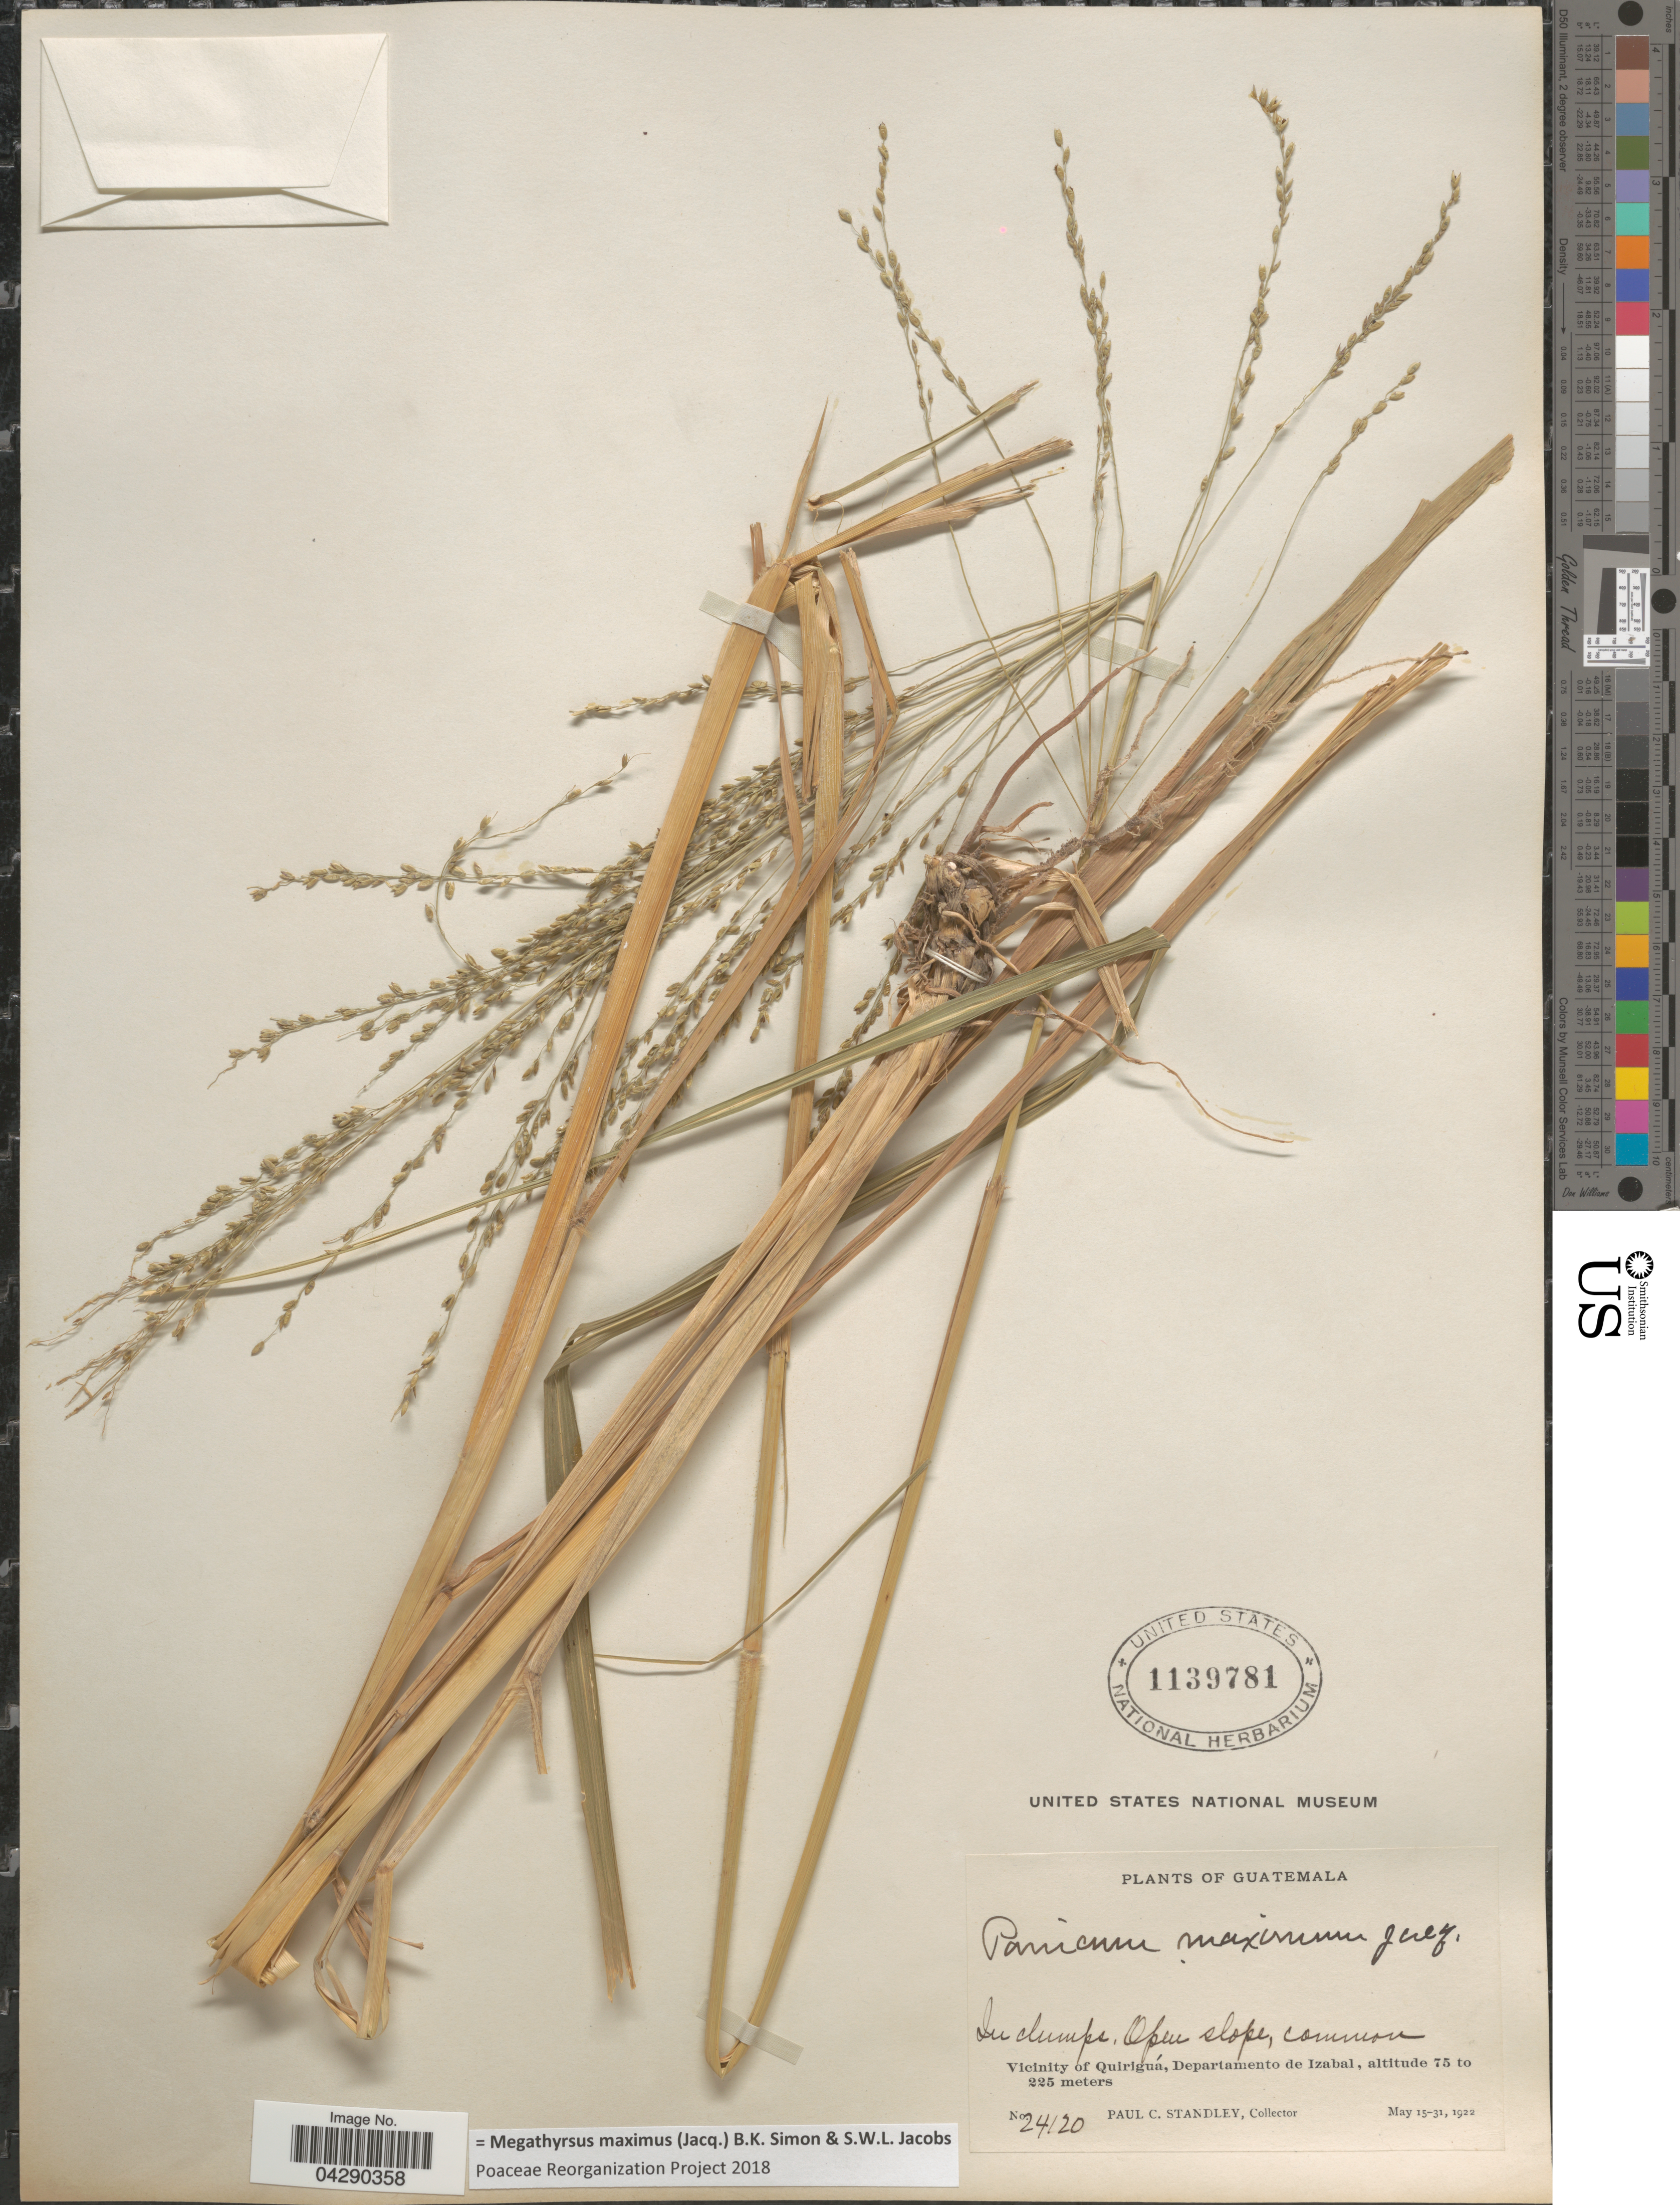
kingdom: Plantae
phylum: Tracheophyta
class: Liliopsida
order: Poales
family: Poaceae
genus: Megathyrsus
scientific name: Megathyrsus maximus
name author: (Jacq.) B.K. Simon & S.W.L. Jacobs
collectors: P. C. Standley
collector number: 24120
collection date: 1922-05-15/1922-05-31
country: Guatemala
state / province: Izabal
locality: Vicinity of Quiriguá, Departamento de Izabal.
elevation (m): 75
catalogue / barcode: US 1139781